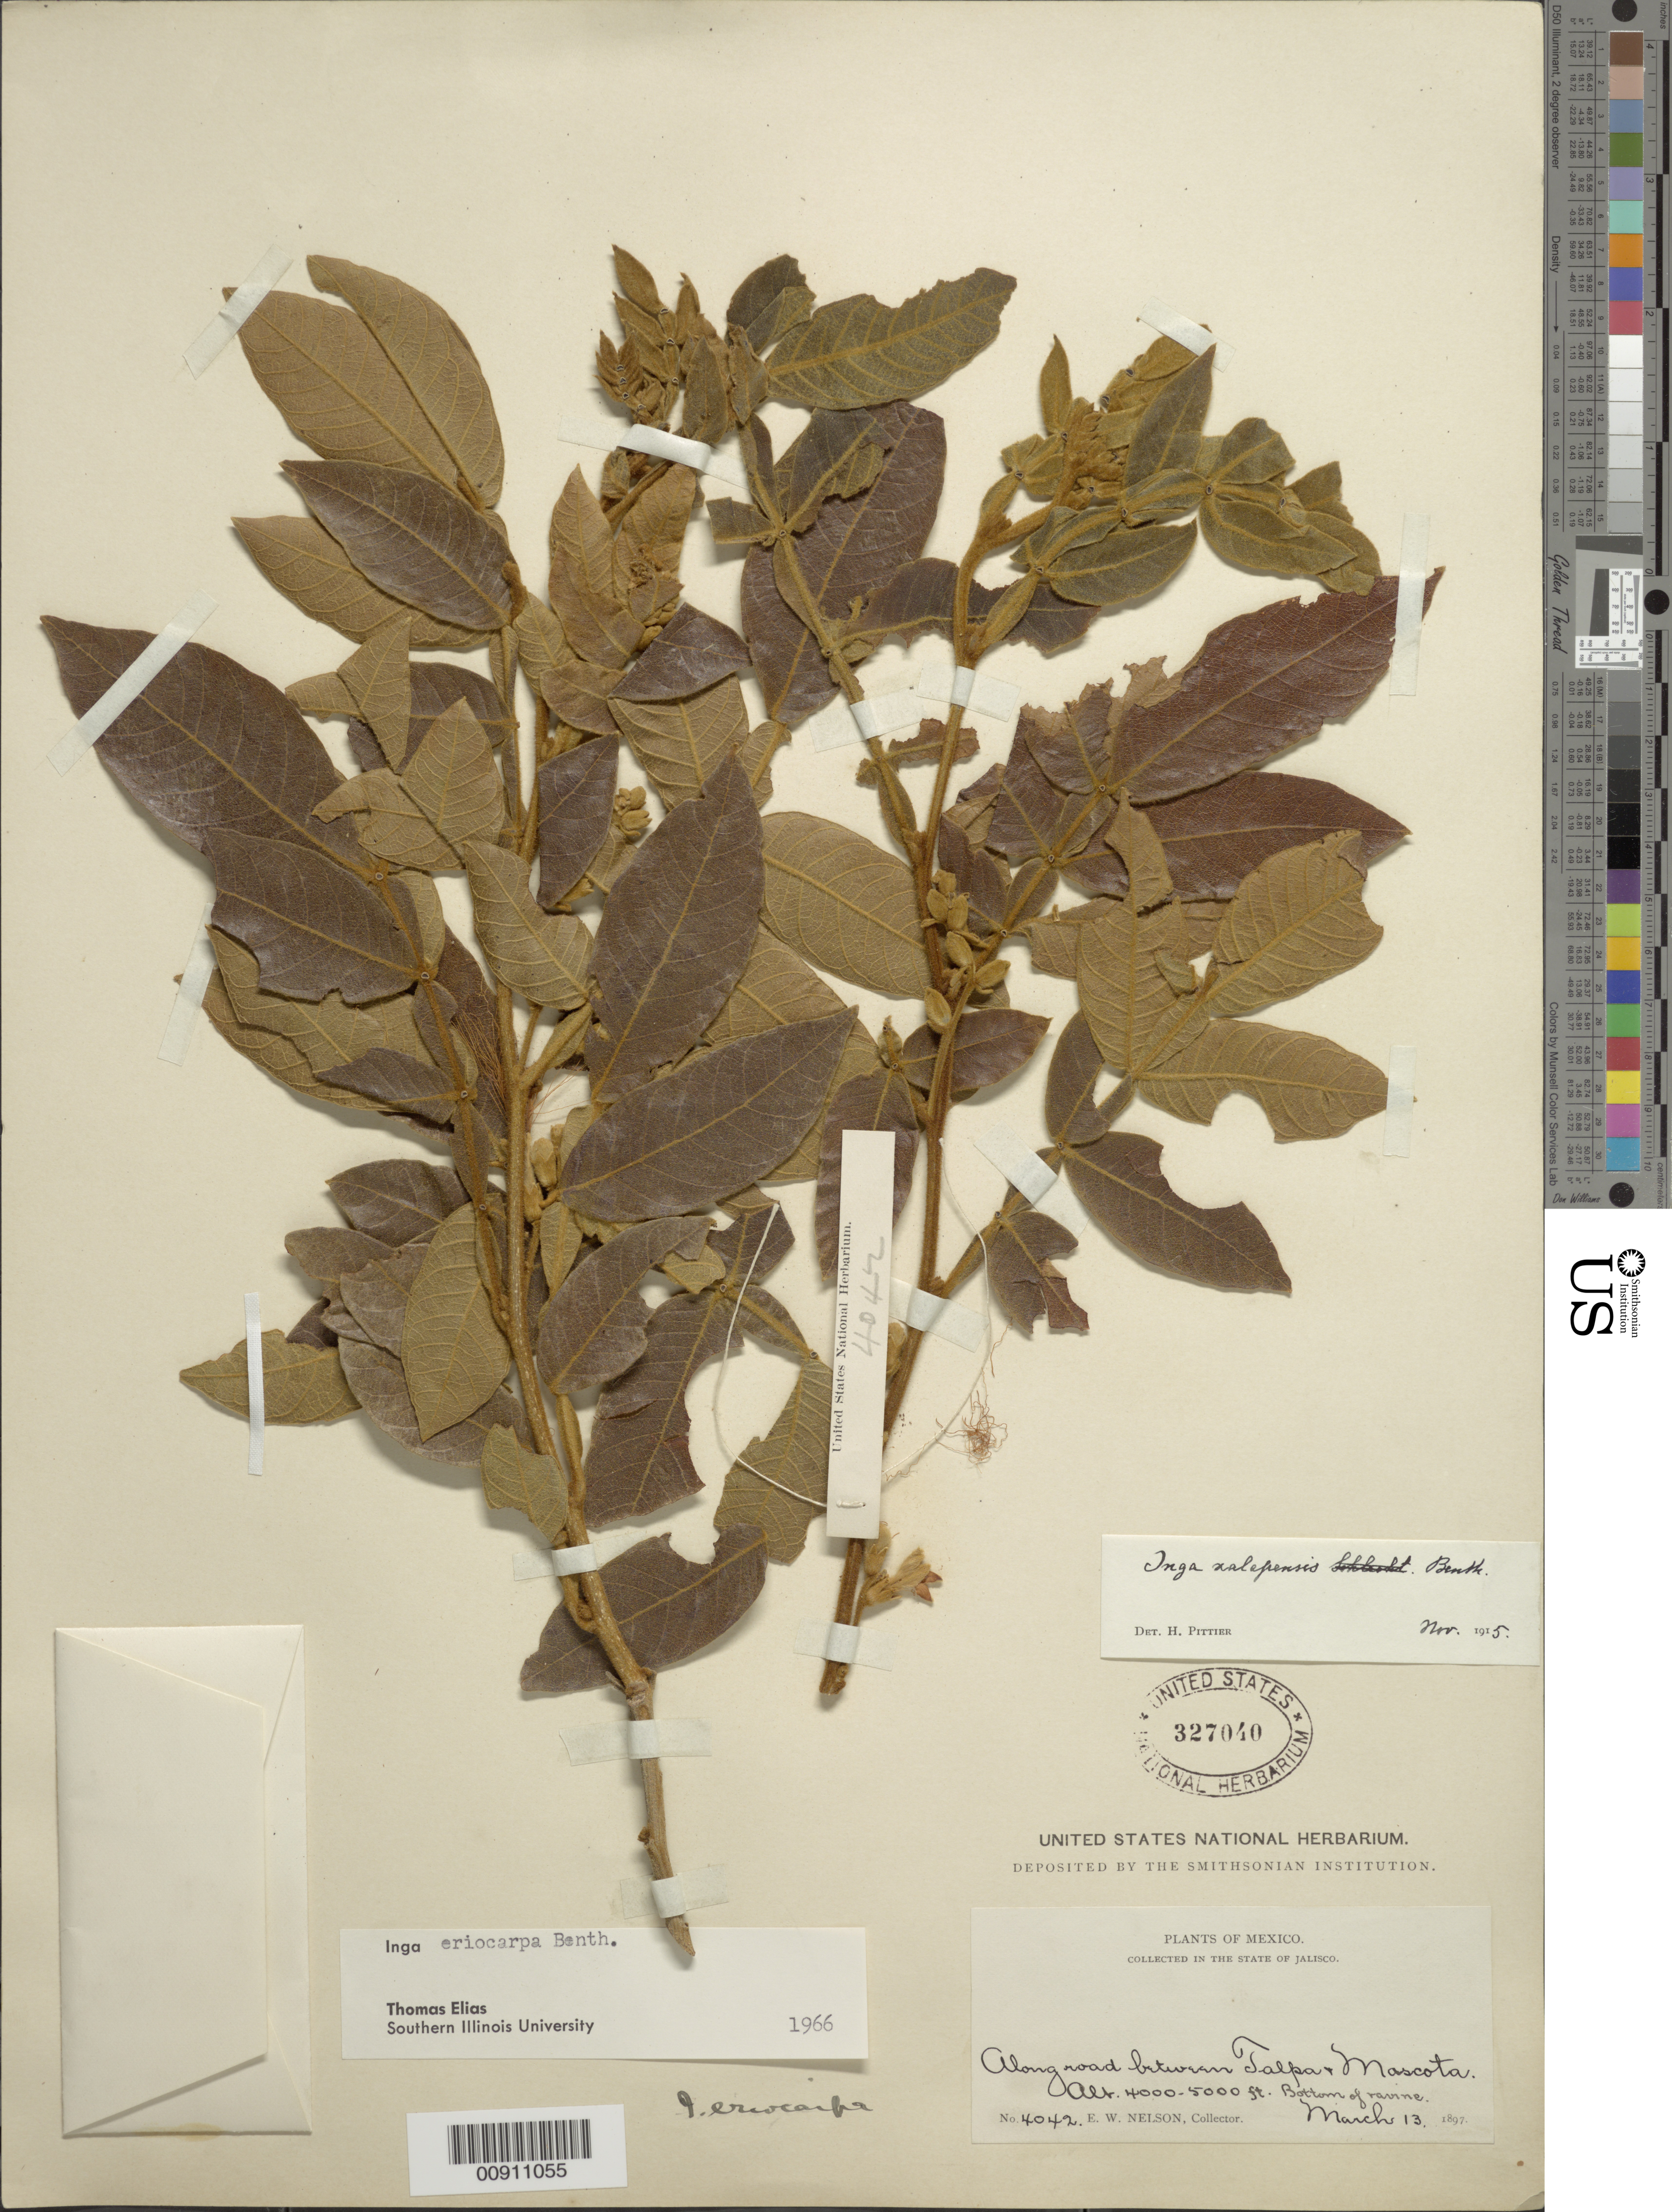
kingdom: Plantae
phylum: Tracheophyta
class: Magnoliopsida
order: Fabales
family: Fabaceae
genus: Inga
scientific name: Inga vera subsp. eriocarpa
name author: (Benth.) J. León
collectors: E. W. Nelson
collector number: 4042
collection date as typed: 13 Mar 1897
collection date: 1897-03-13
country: Mexico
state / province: Jalisco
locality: Along road between Talpa & Mascota.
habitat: Bottom of ravine.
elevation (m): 1219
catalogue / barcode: US 327040